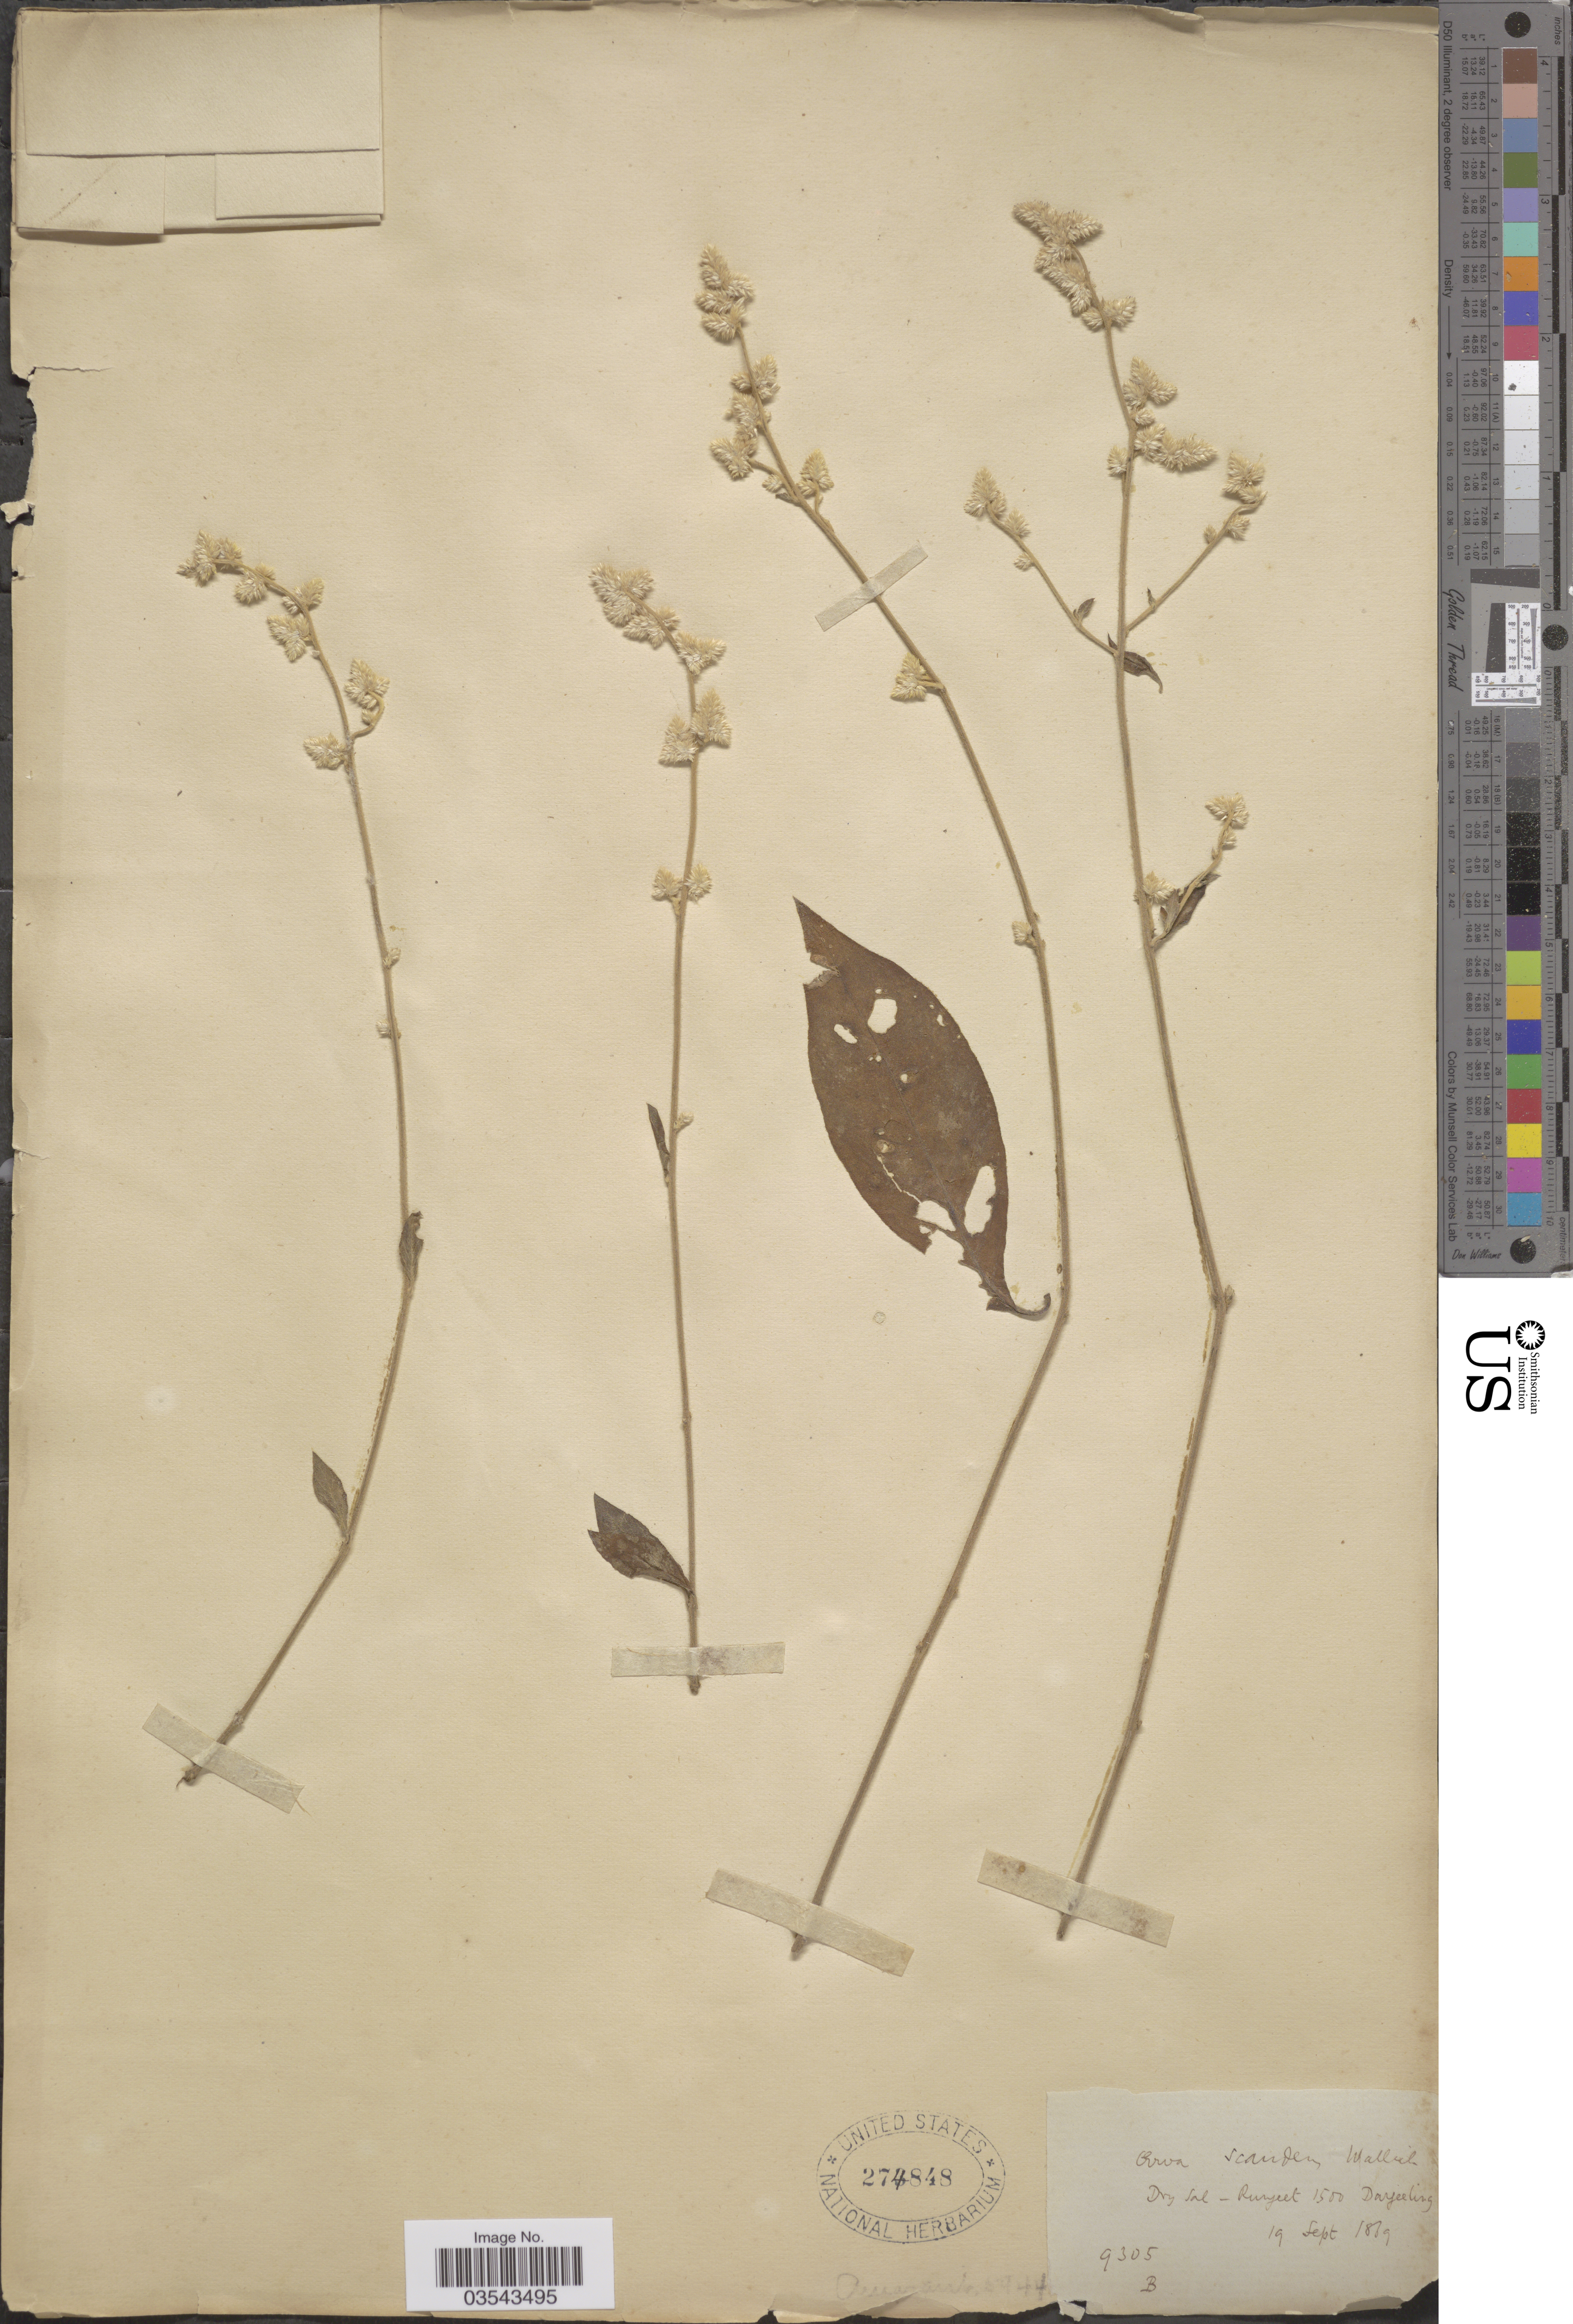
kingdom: Plantae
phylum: Tracheophyta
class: Magnoliopsida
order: Caryophyllales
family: Amaranthaceae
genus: Ouret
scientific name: Ouret sanguinolenta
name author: (L.) Kuntze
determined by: Strong, Mark T., (BOT), Smithsonian Institution - National Museum of Natural History (UNITED STATES)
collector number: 9305B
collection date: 1869-09-19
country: India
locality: Runjeet, Darjeeling.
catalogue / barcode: US 274848